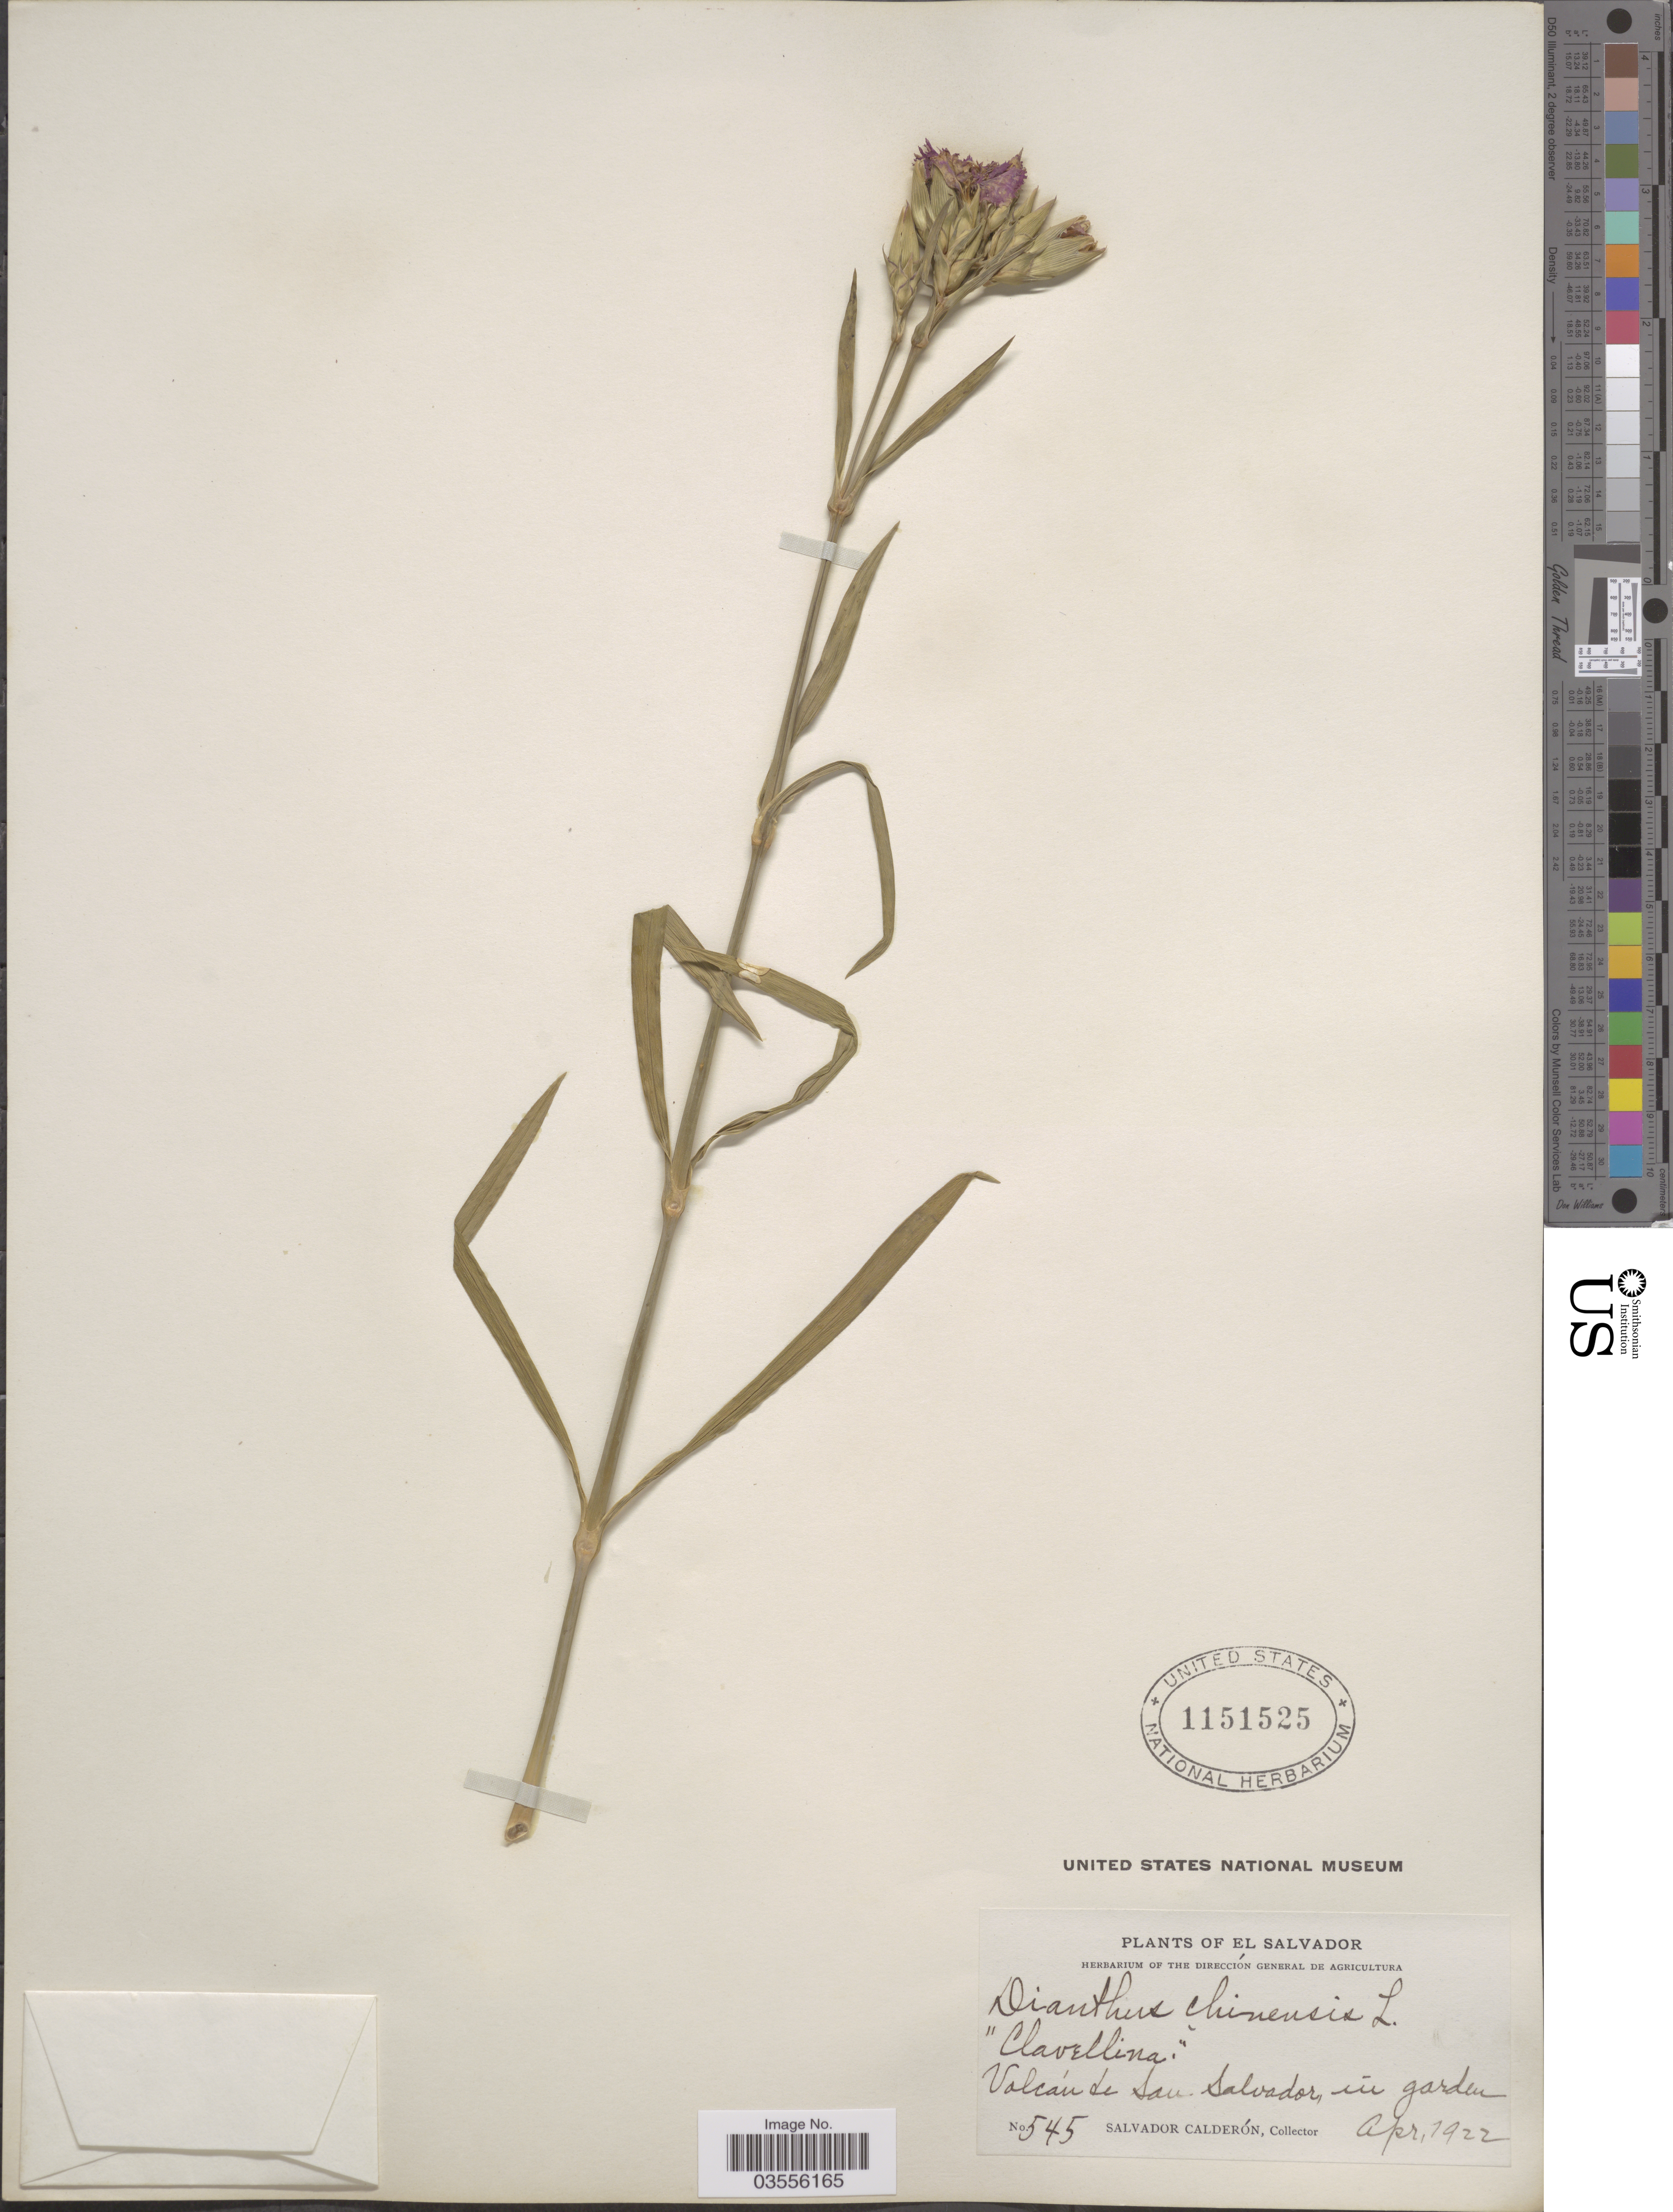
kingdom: Plantae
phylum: Tracheophyta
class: Magnoliopsida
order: Caryophyllales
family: Caryophyllaceae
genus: Dianthus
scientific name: Dianthus chinensis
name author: L.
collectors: S. Calderón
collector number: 545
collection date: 1922-04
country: El Salvador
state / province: San Salvador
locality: Volcán de San Salvador, in garden.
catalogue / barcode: US 1151525